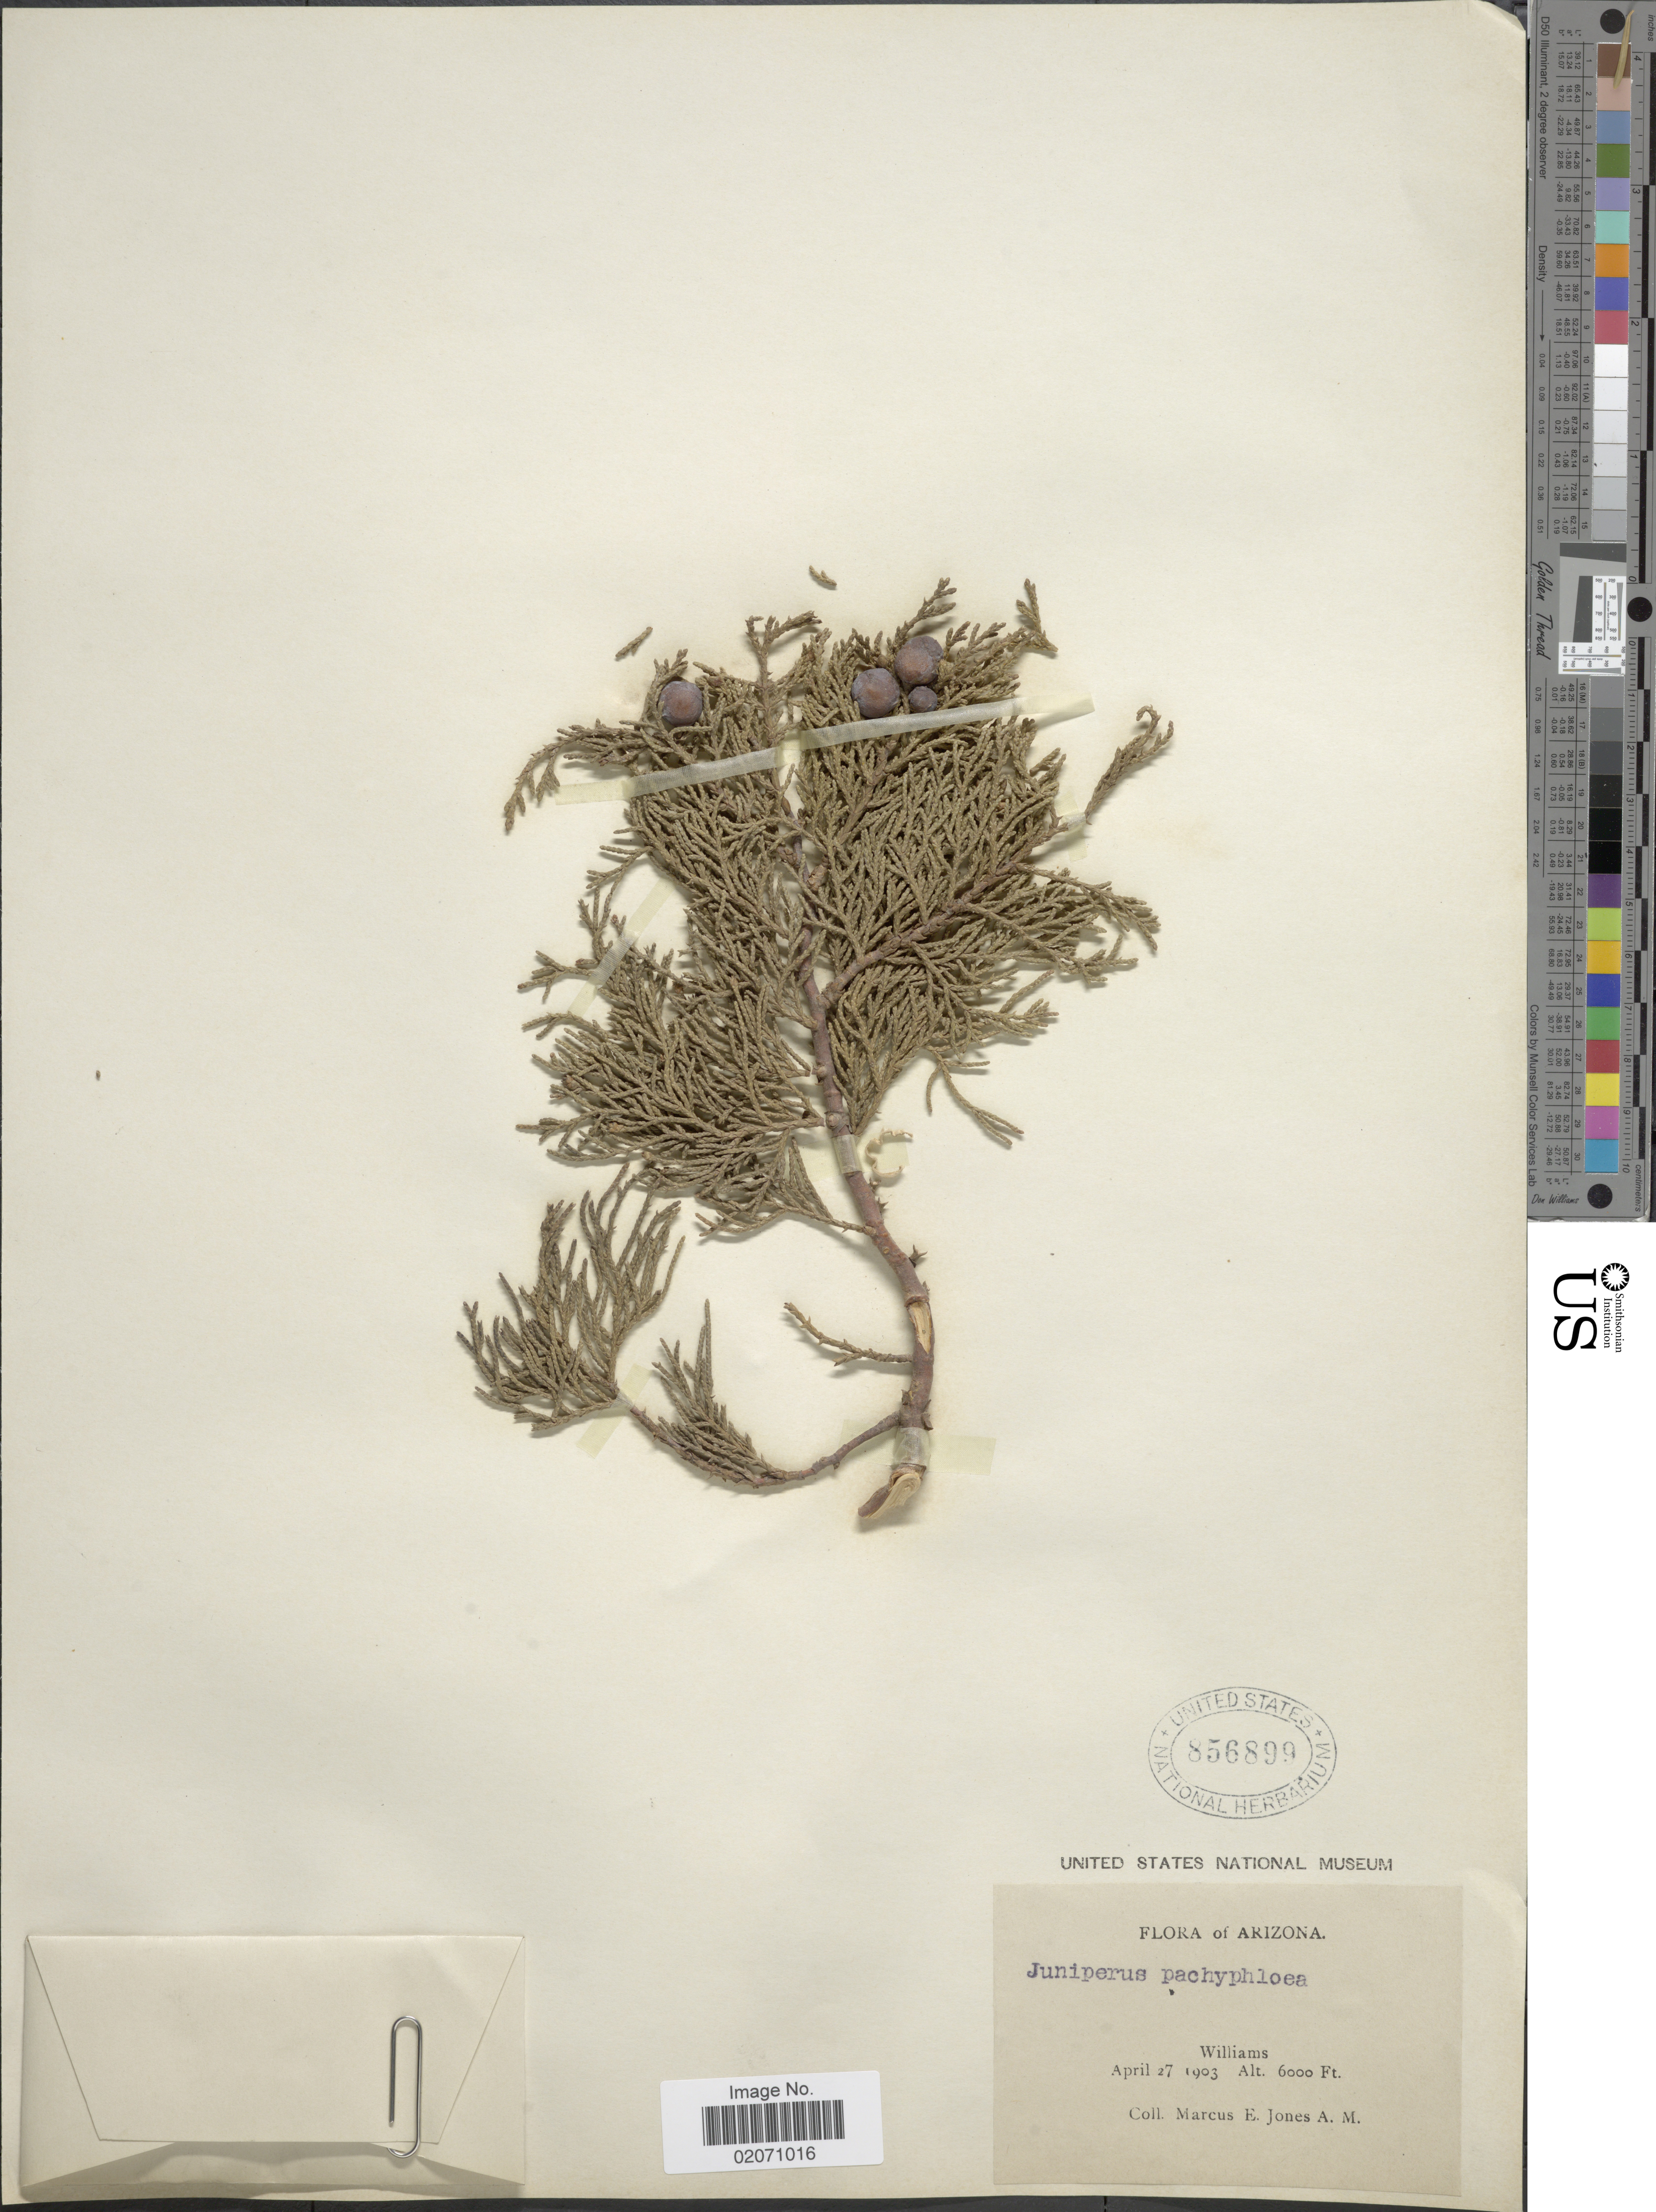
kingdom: Plantae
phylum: Tracheophyta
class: Pinopsida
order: Pinales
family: Cupressaceae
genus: Juniperus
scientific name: Juniperus deppeana var. pachyphlaea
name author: (Torr.) Martínez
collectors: M. E. Jones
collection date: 1903-04-27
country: United States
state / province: Arizona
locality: Williams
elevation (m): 1829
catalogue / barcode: US 856899